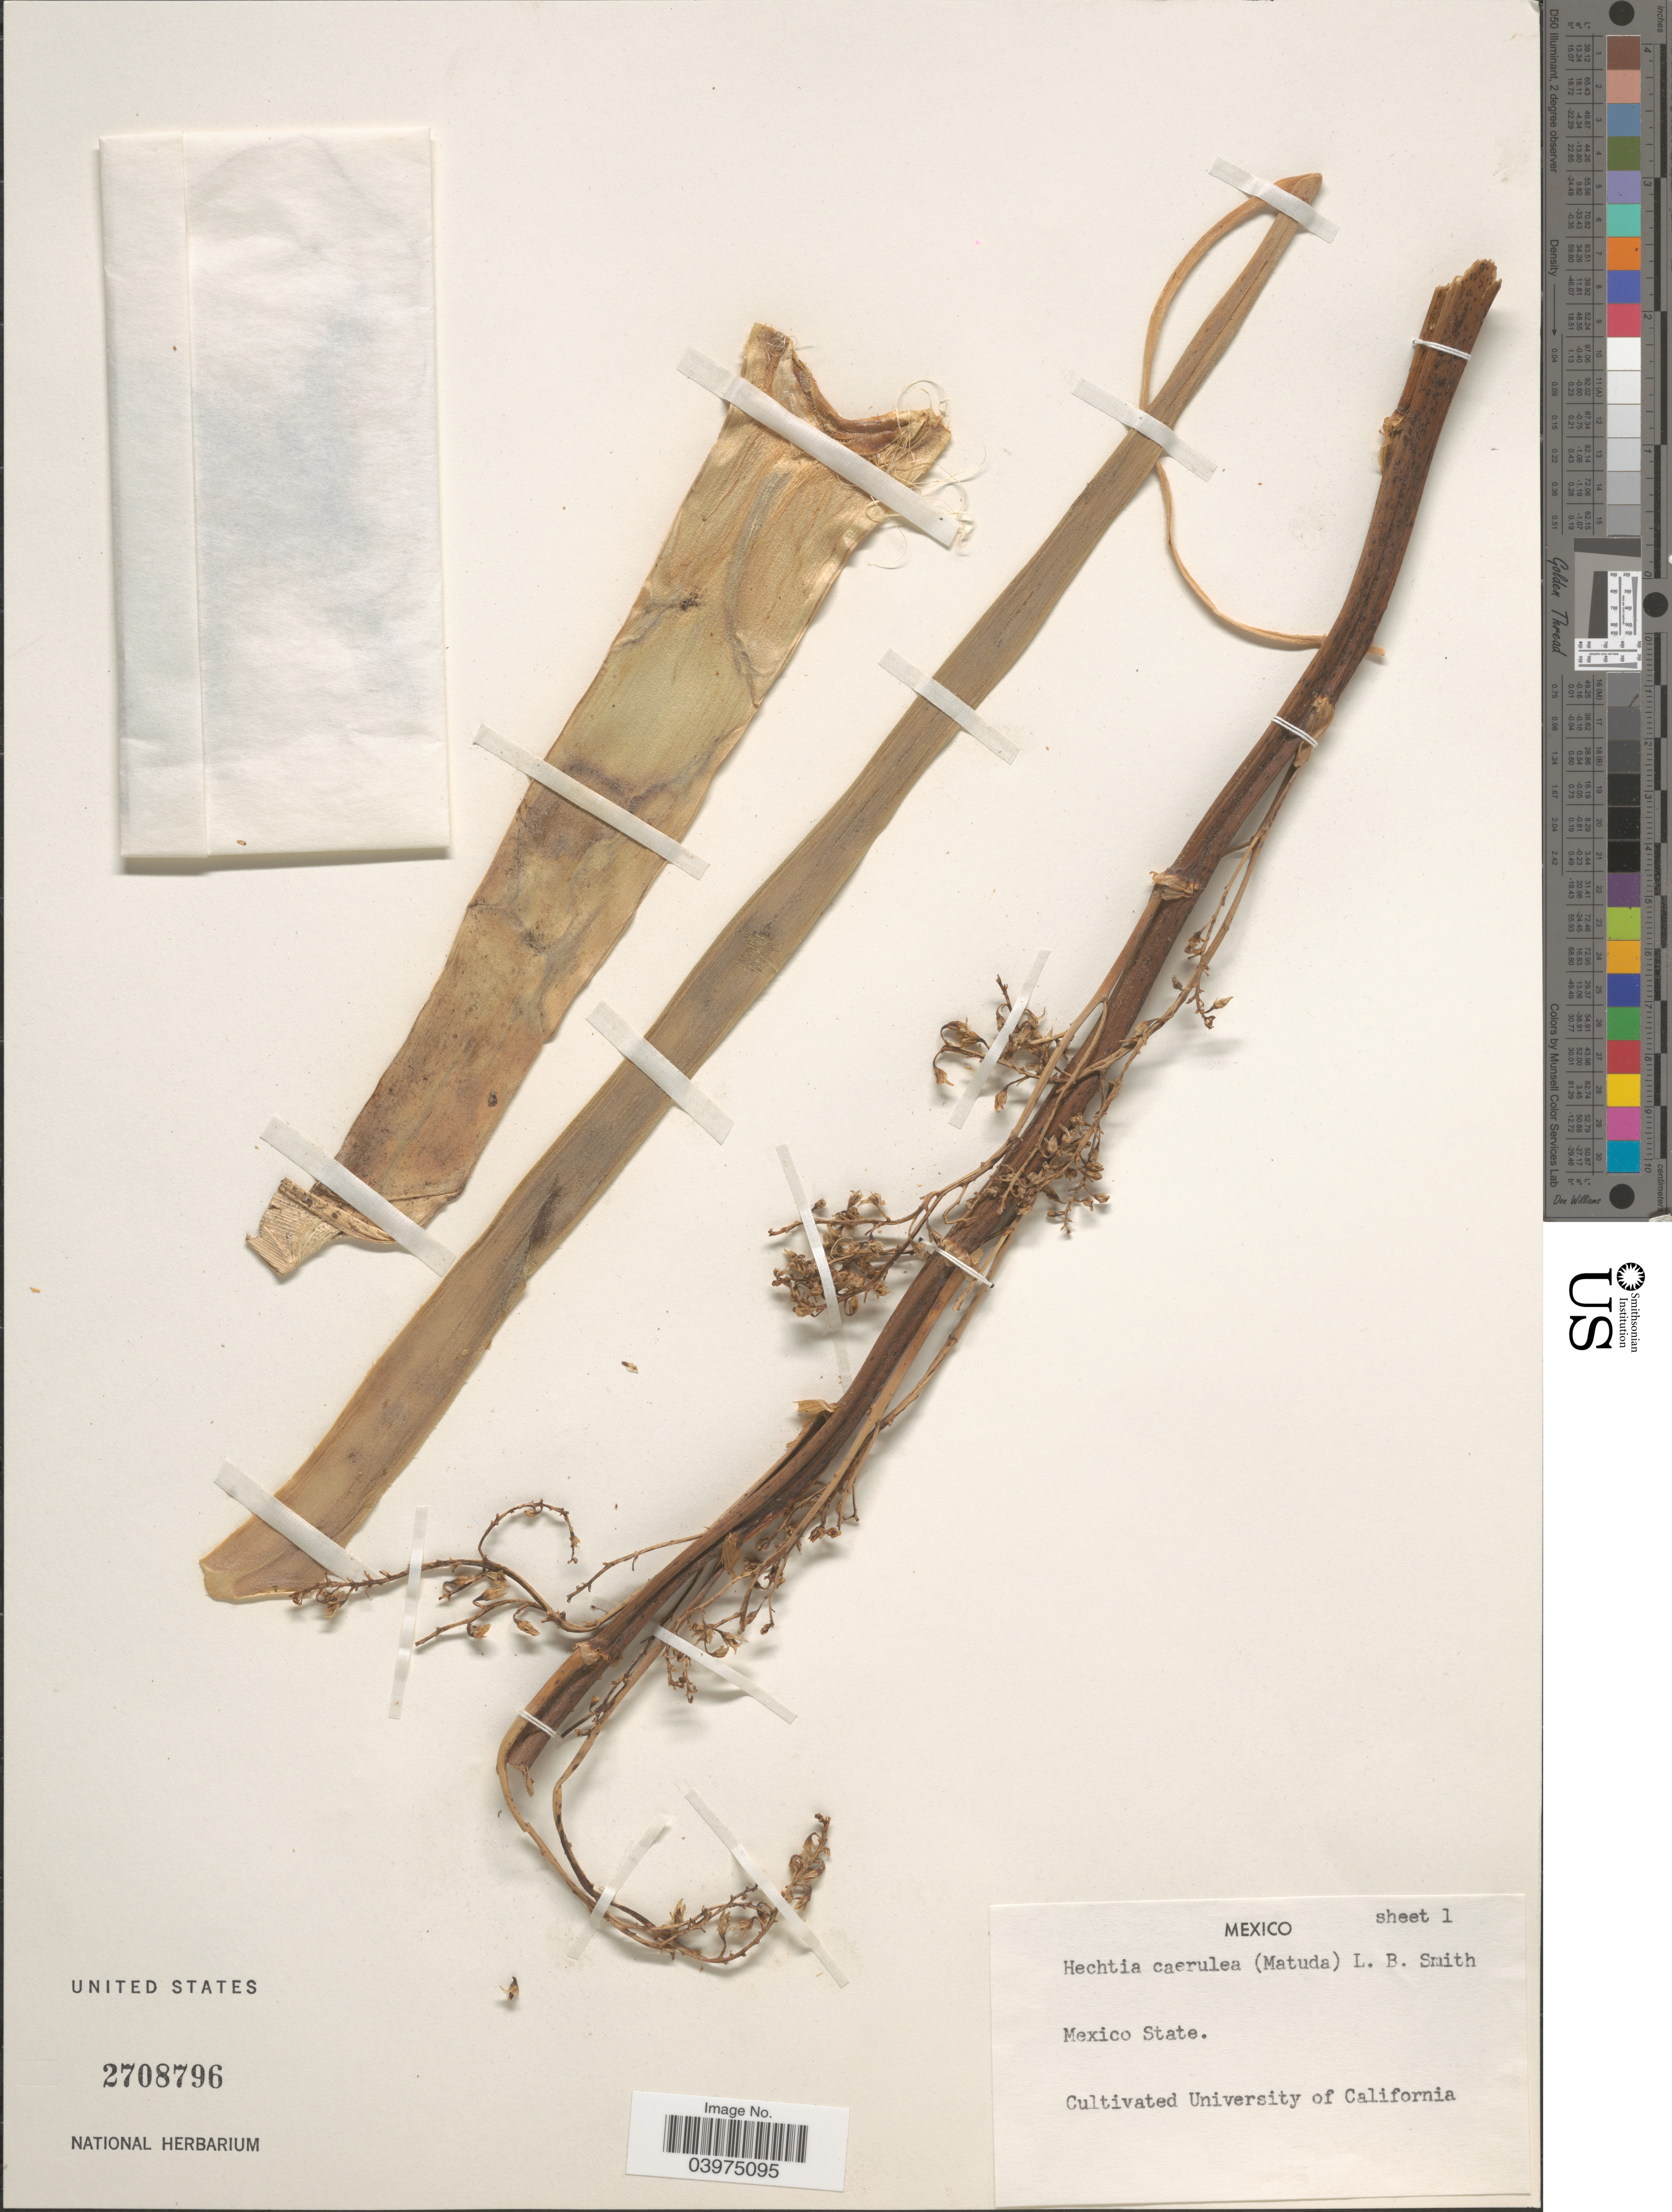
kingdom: Plantae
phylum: Tracheophyta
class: Liliopsida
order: Poales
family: Bromeliaceae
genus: Hechtia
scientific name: Hechtia caerulea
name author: (Matuda) L.B. Sm.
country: United States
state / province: California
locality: University of California.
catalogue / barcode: US 2708796